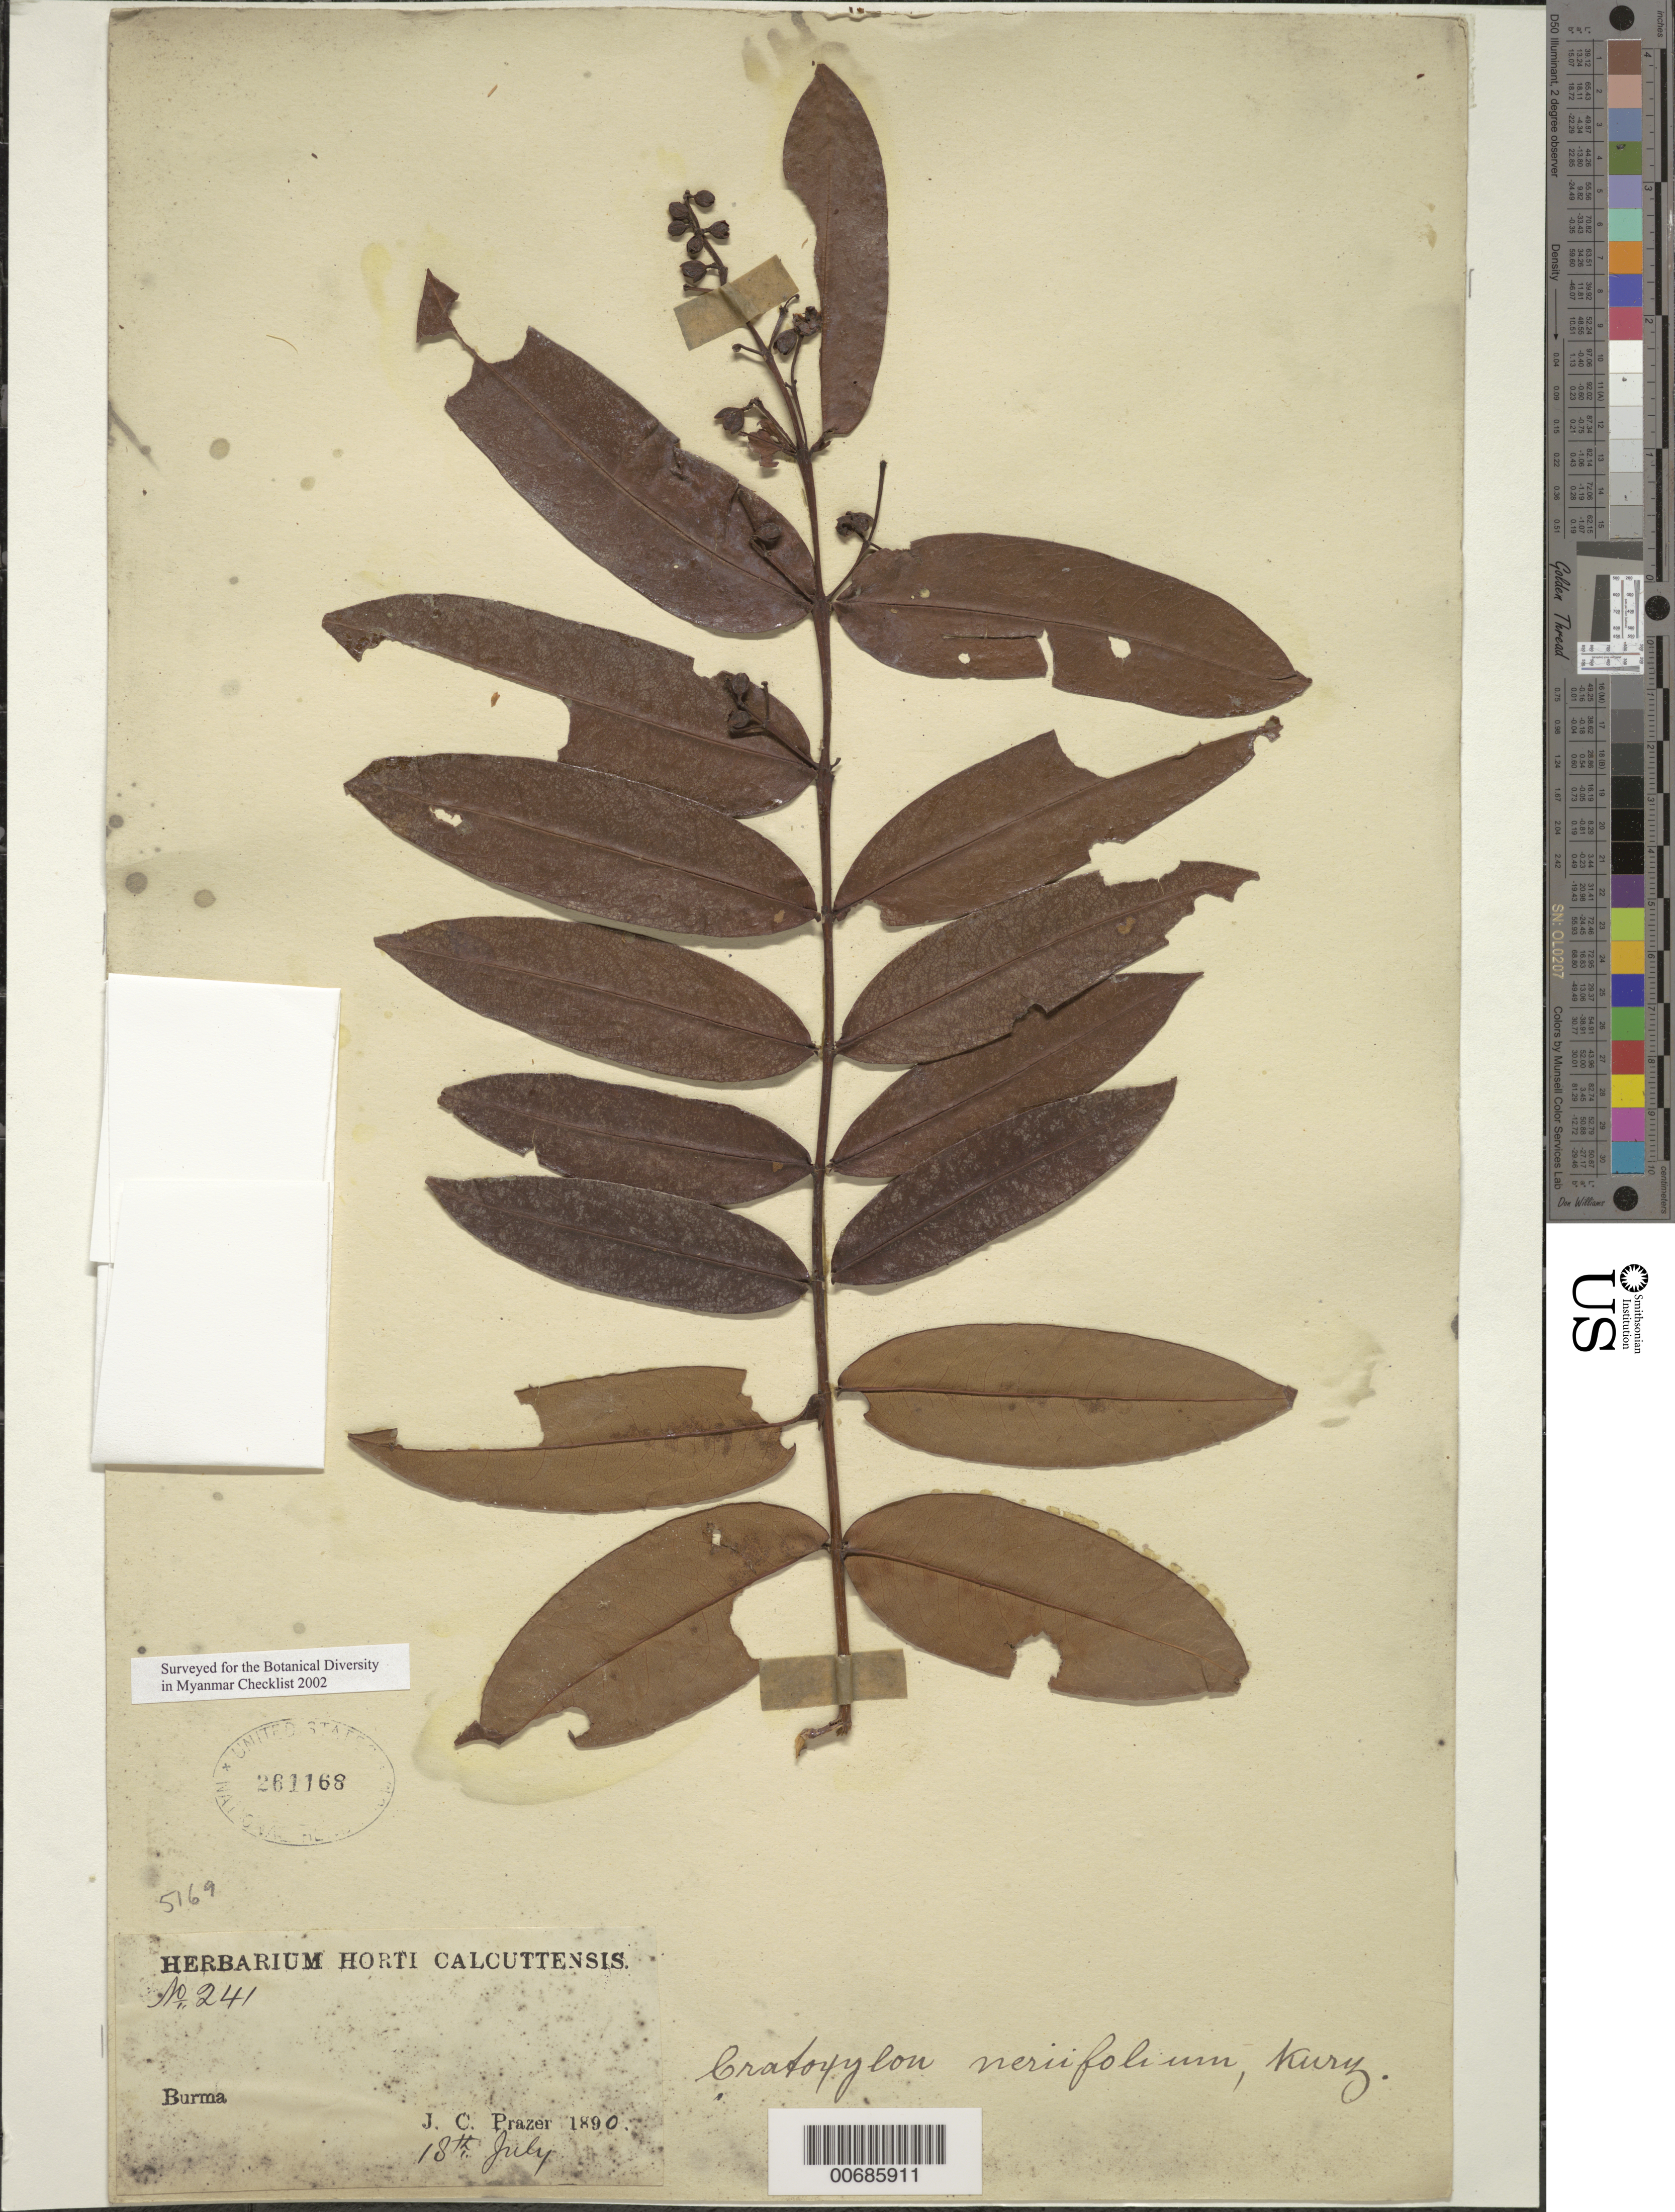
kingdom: Plantae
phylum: Tracheophyta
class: Magnoliopsida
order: Malpighiales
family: Hypericaceae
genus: Cratoxylum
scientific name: Cratoxylum neriifolium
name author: Kurz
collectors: J. Prazer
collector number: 241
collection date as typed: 18 Jul 1890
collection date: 1890-07-18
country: Myanmar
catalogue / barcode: US 261168